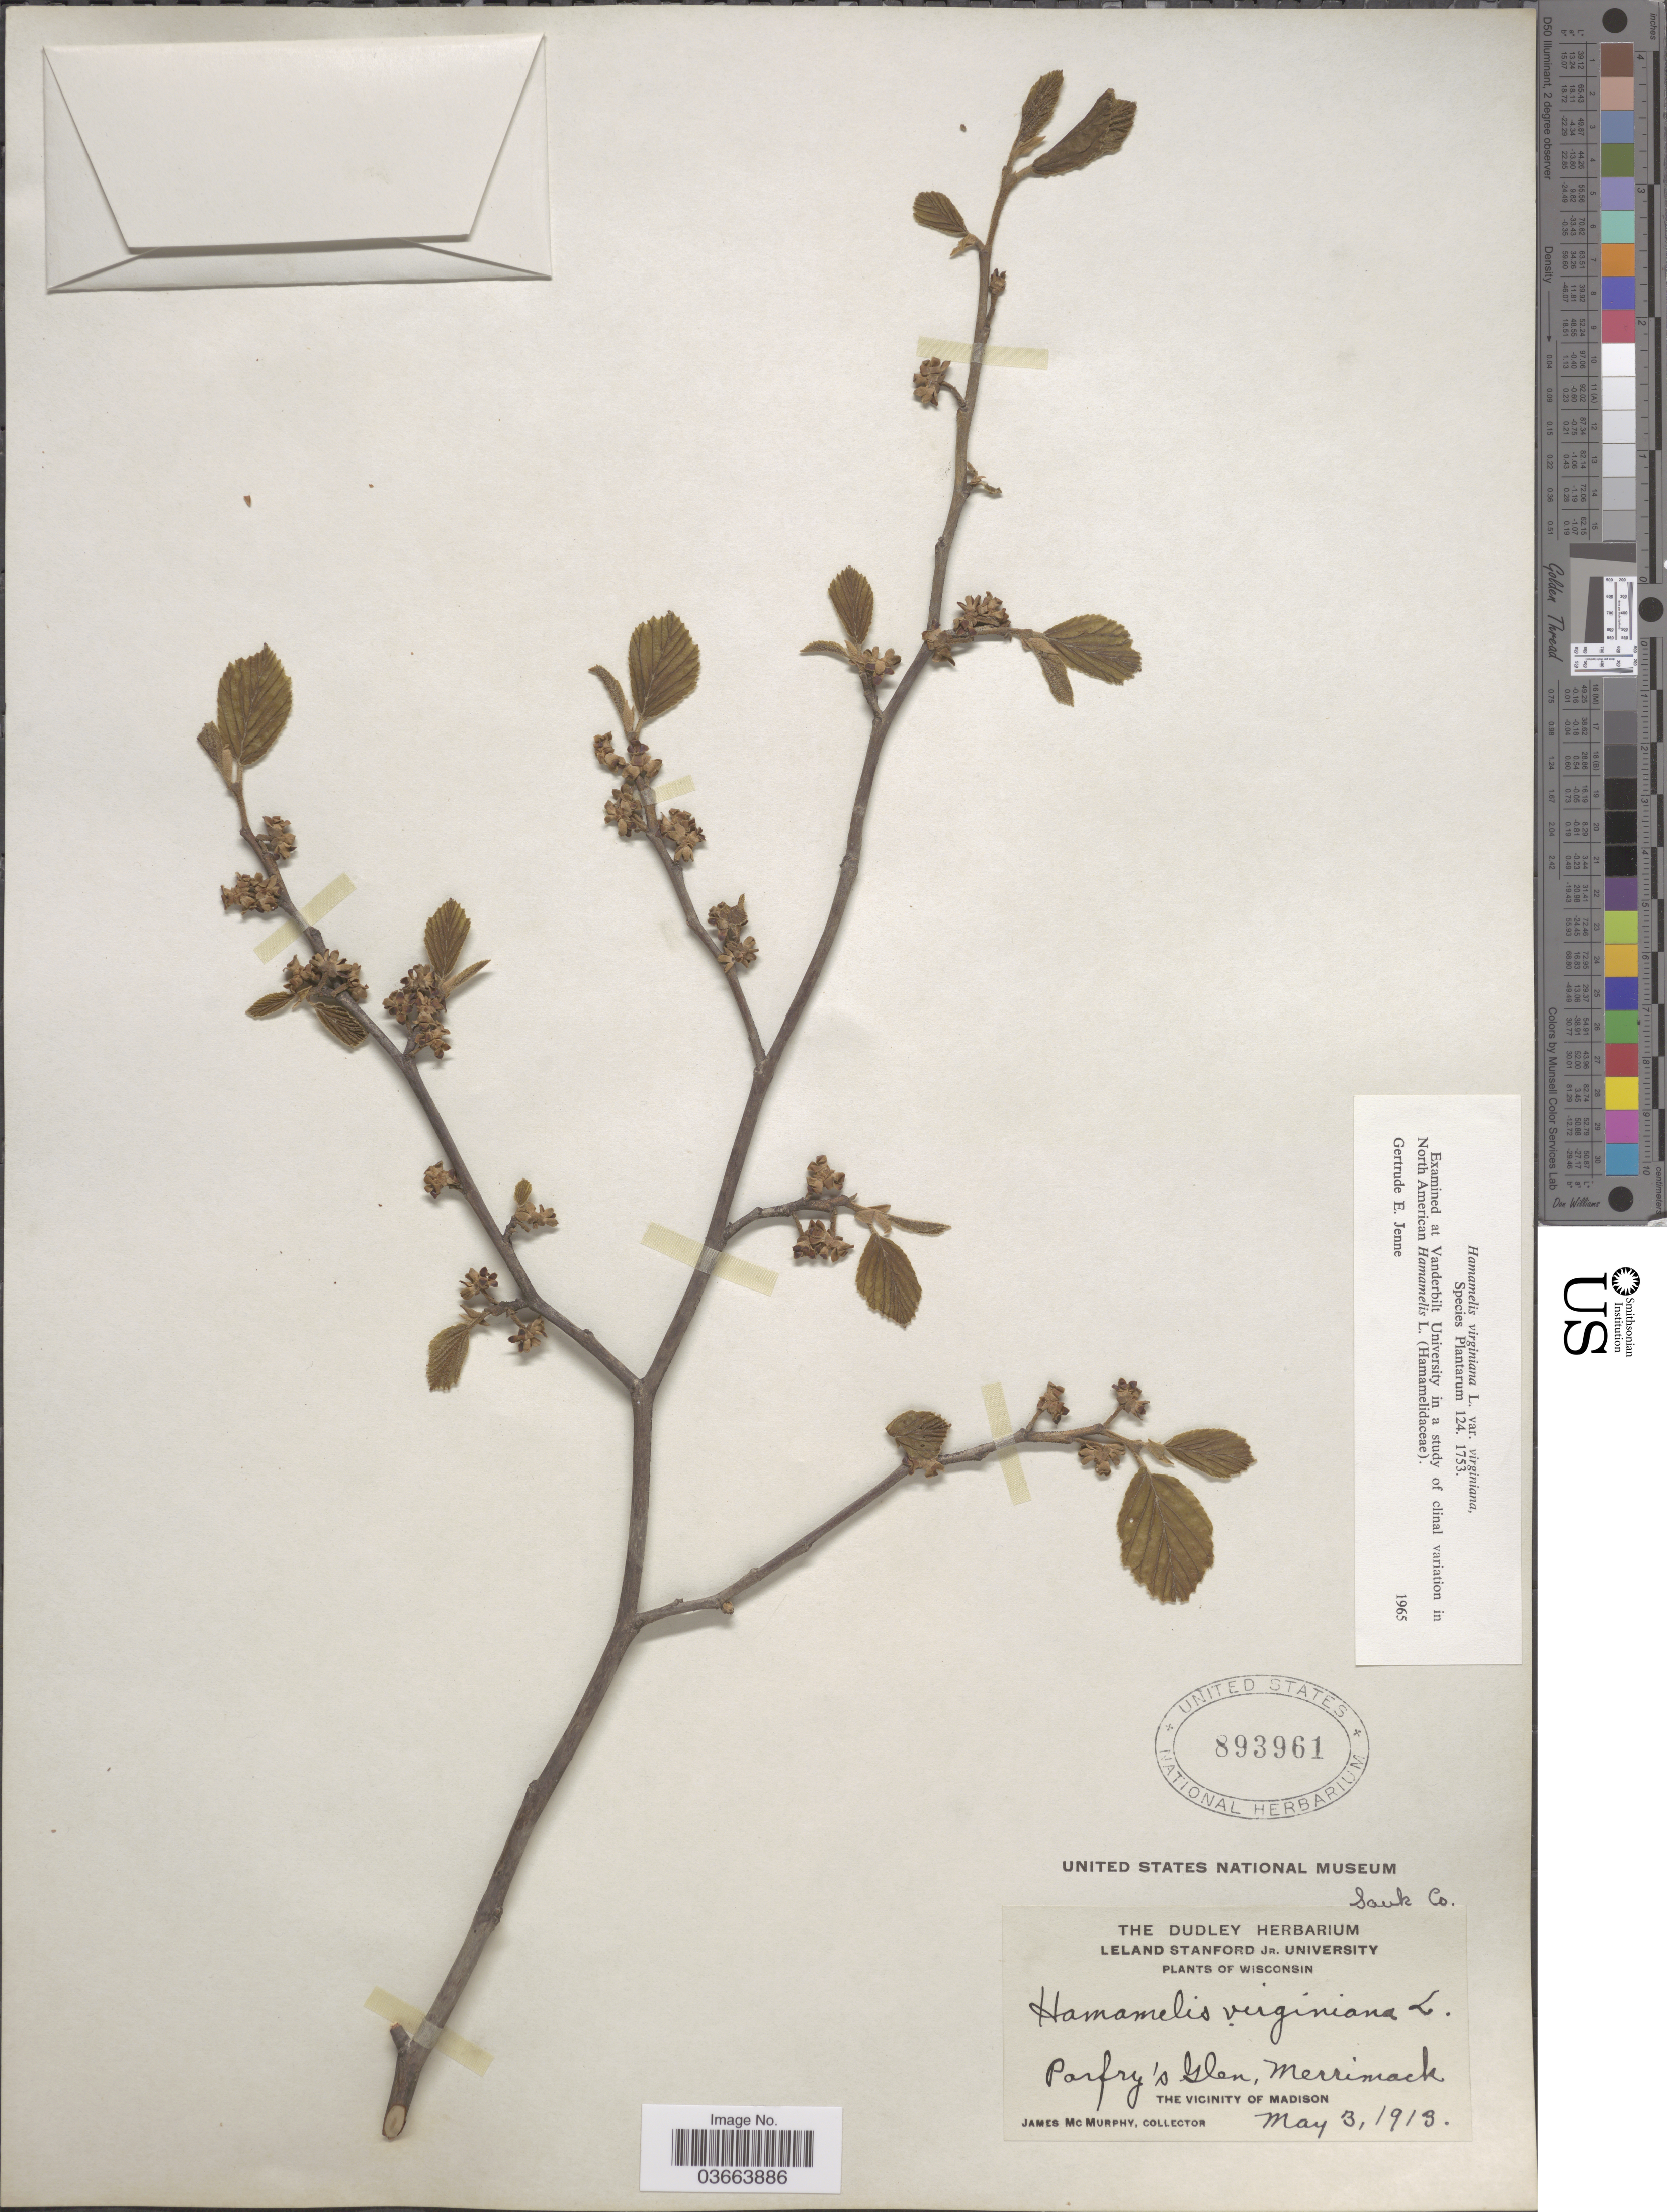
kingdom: Plantae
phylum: Tracheophyta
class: Magnoliopsida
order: Saxifragales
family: Hamamelidaceae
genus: Hamamelis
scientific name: Hamamelis virginiana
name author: L.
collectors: J. McMurphy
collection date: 1913-06-03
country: United States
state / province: Wisconsin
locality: Parfry's Glen, Merrimack. Vicinity of Madison. Sauk Co.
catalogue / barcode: US 893961